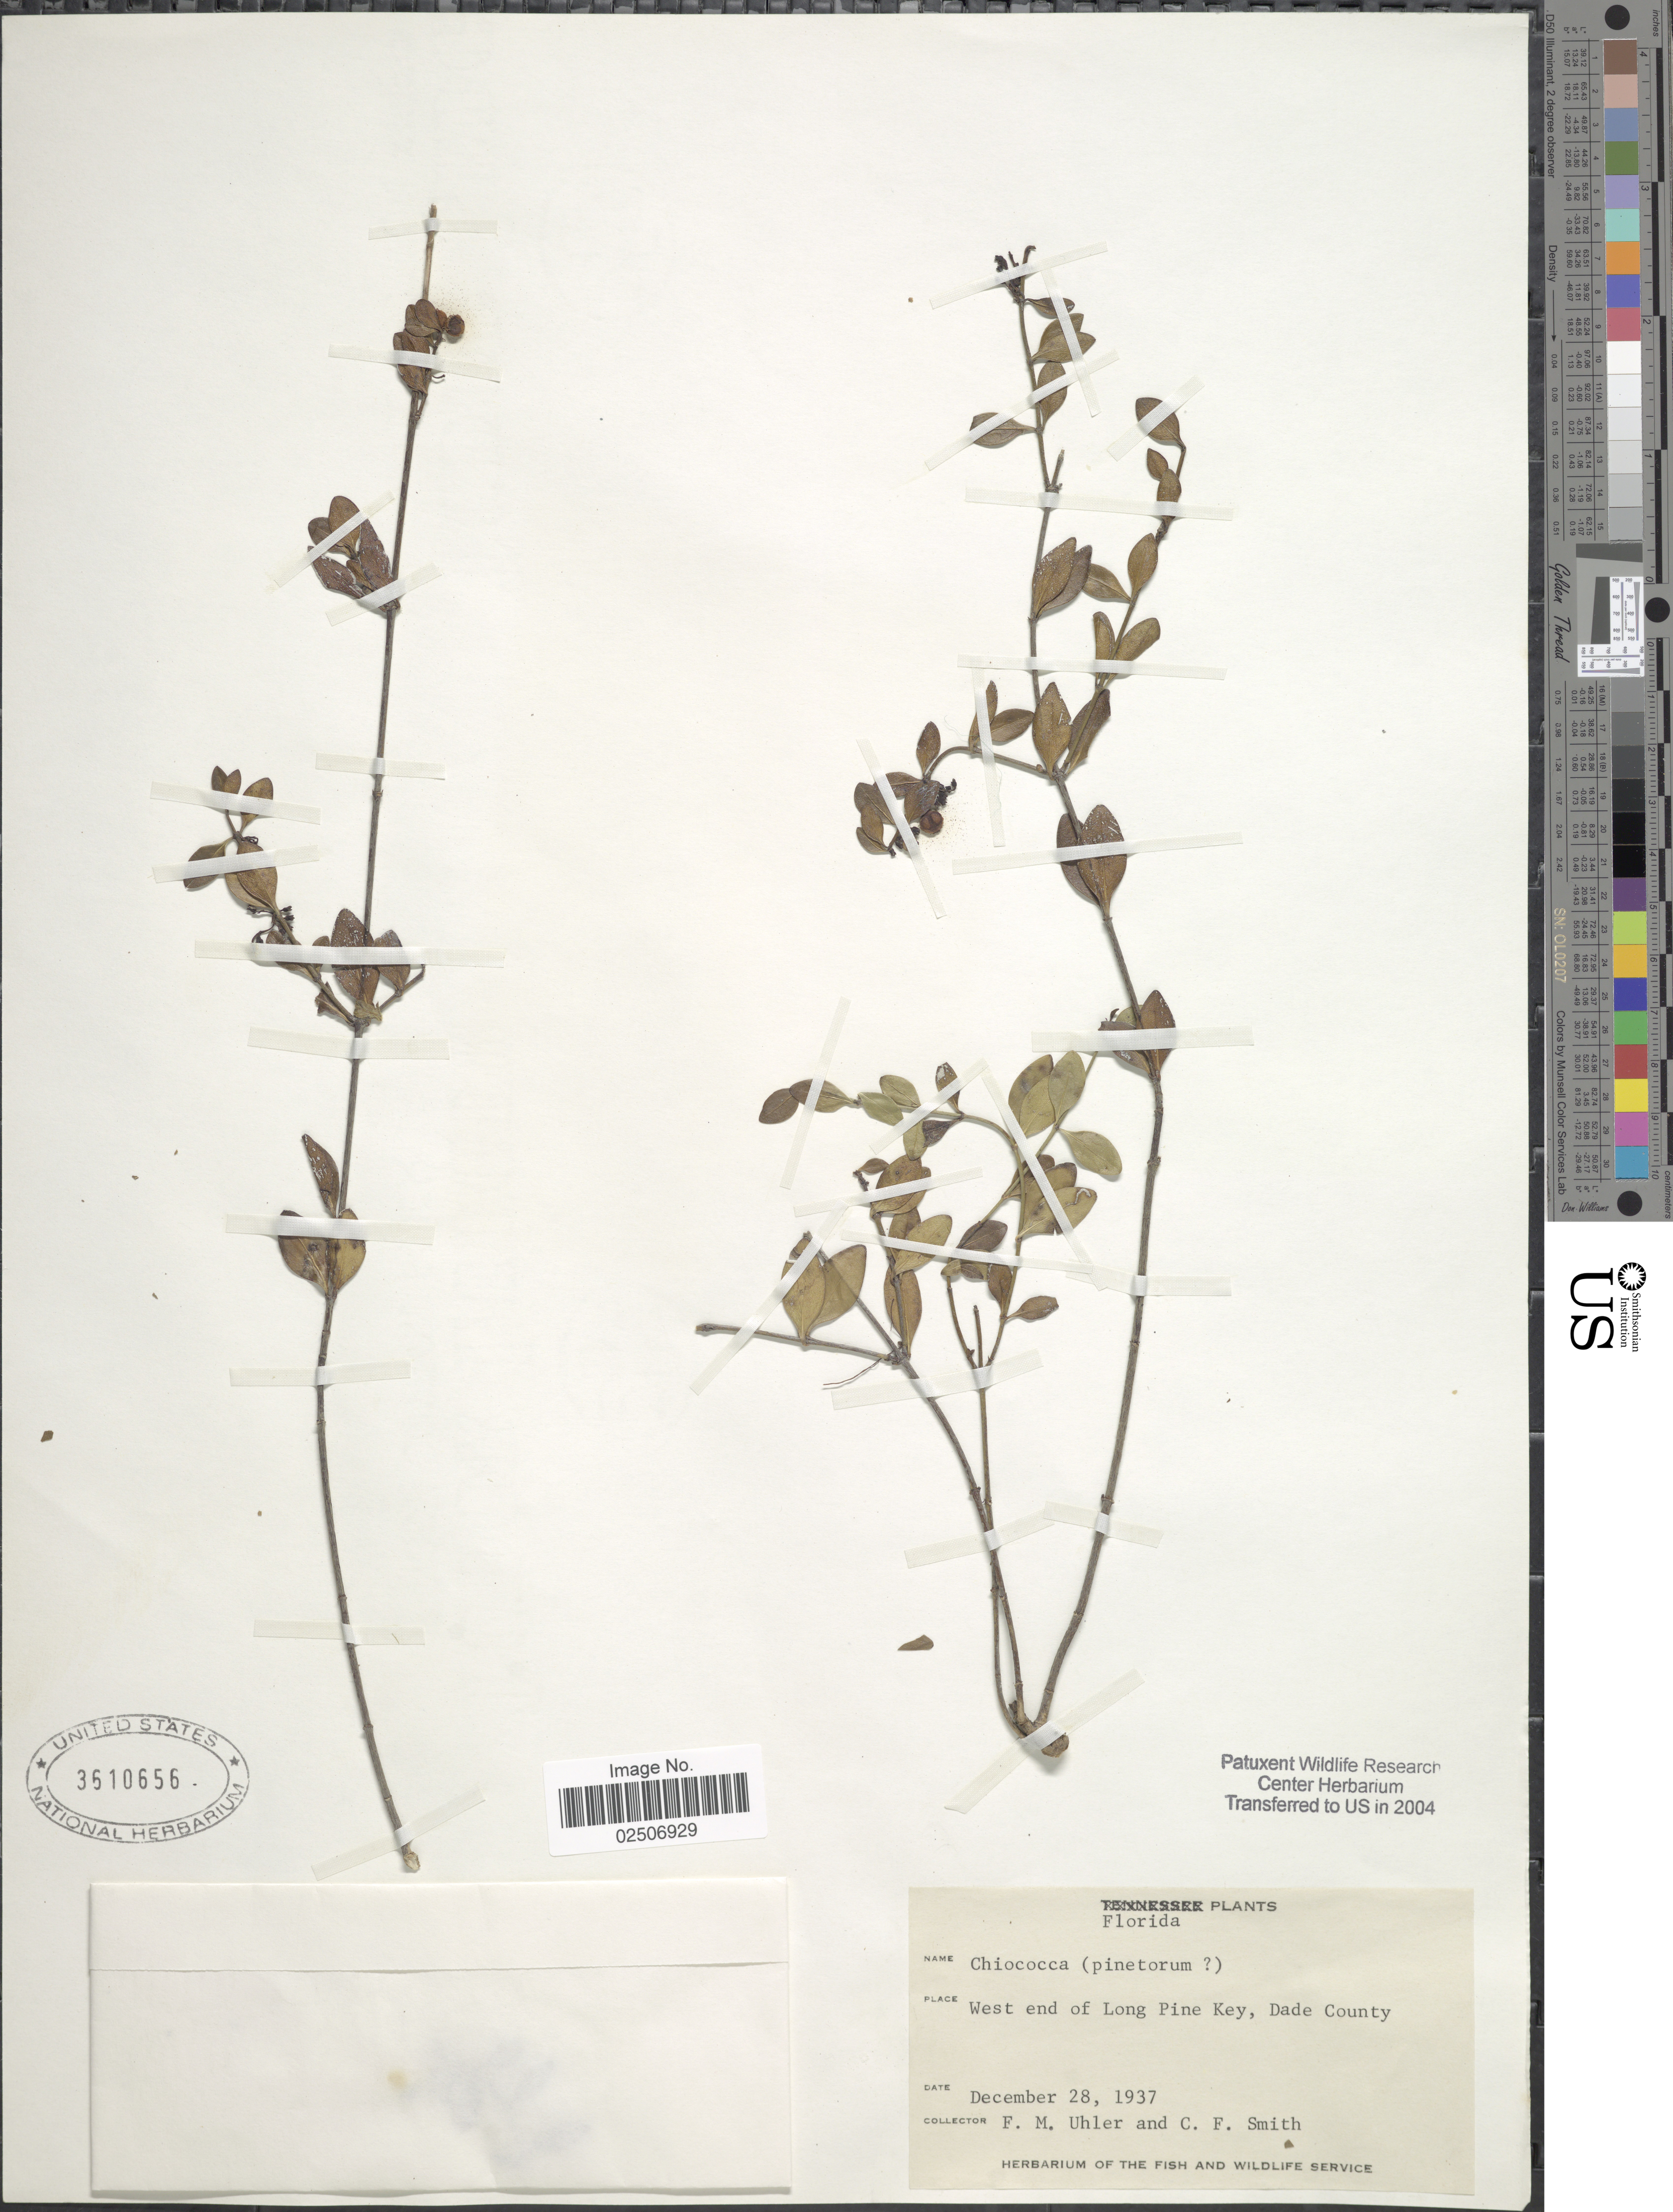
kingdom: Plantae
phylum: Tracheophyta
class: Magnoliopsida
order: Gentianales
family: Rubiaceae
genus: Chiococca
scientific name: Chiococca pinetorum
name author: Britton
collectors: F. M. Uhler & C. F. Smith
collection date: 1937-12-28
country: United States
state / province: Florida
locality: West end of Long Pine Key, Dade County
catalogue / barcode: US 3610656